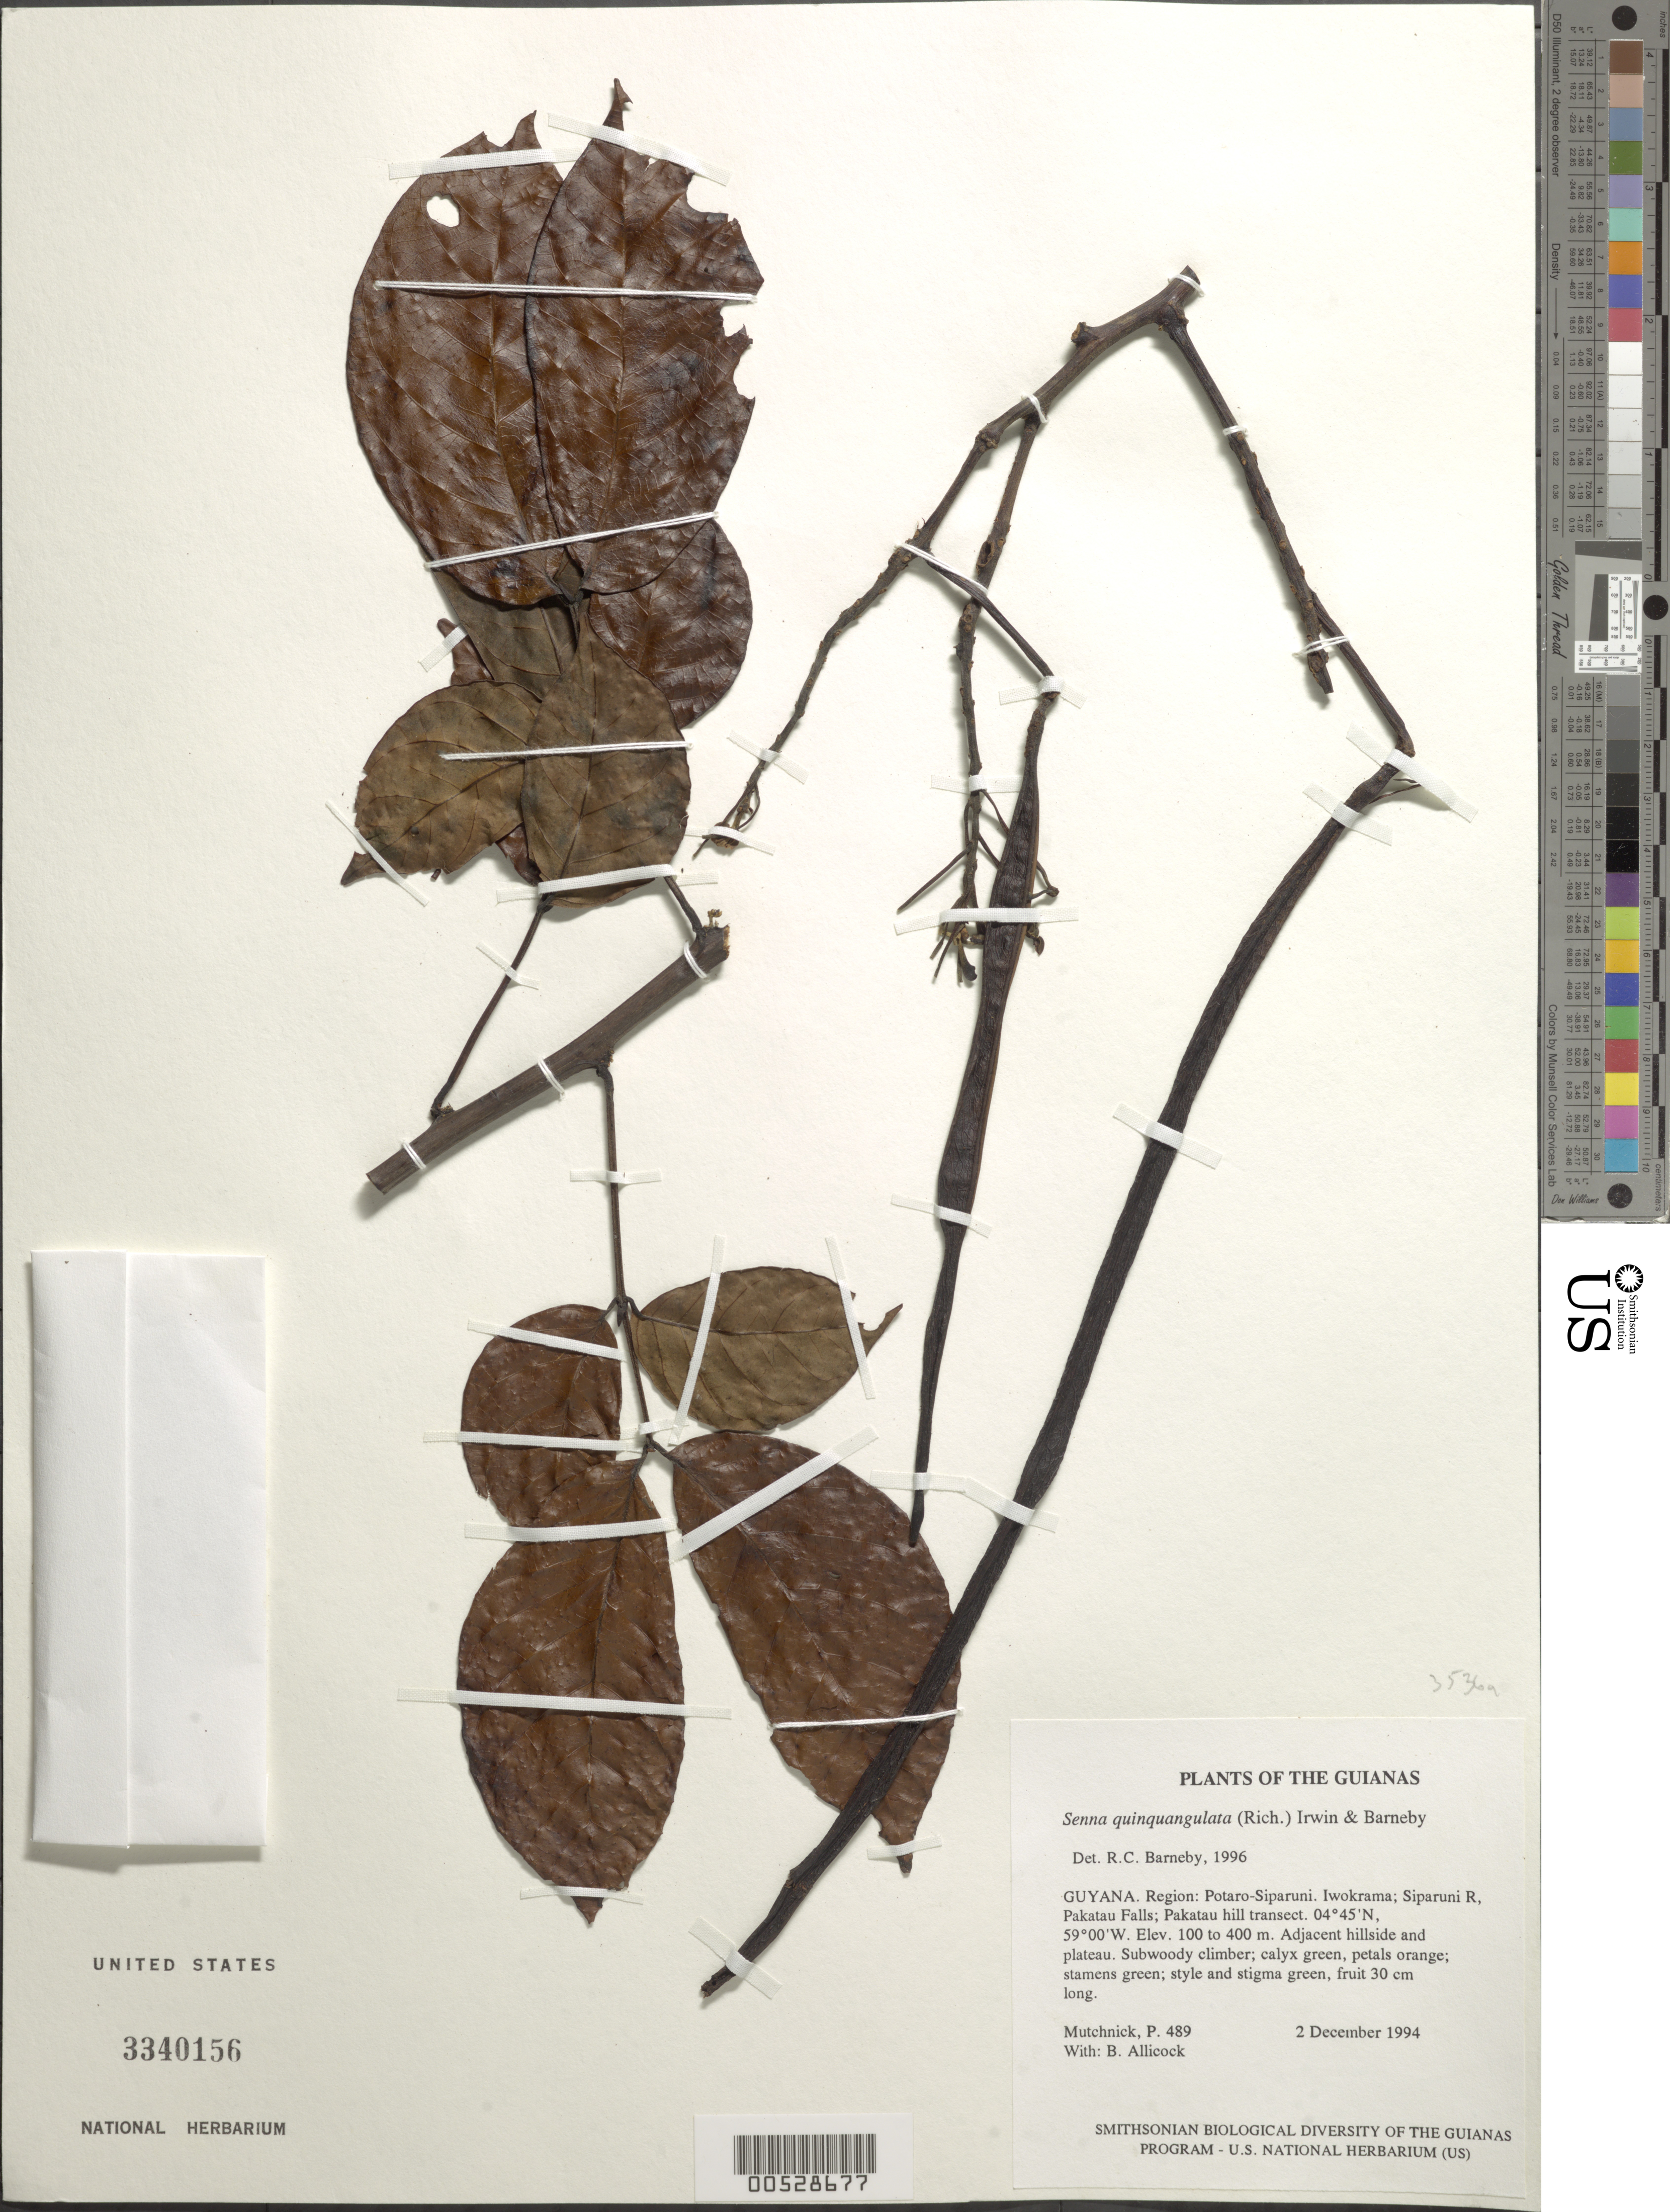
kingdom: Plantae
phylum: Tracheophyta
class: Magnoliopsida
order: Fabales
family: Fabaceae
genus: Senna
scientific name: Senna quinquangulata var. quinquangulata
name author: H.S. Irwin & Barneby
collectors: P. Mutchnick & B. Allicock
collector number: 489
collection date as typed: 2 December 1994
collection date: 1994-12-02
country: Guyana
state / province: Potaro-Siparuni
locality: Iwokrama; Siparuni R, Pakatau Falls; Pakatau hill transect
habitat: Adjacent hillside and plateau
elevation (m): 100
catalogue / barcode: US 3340156